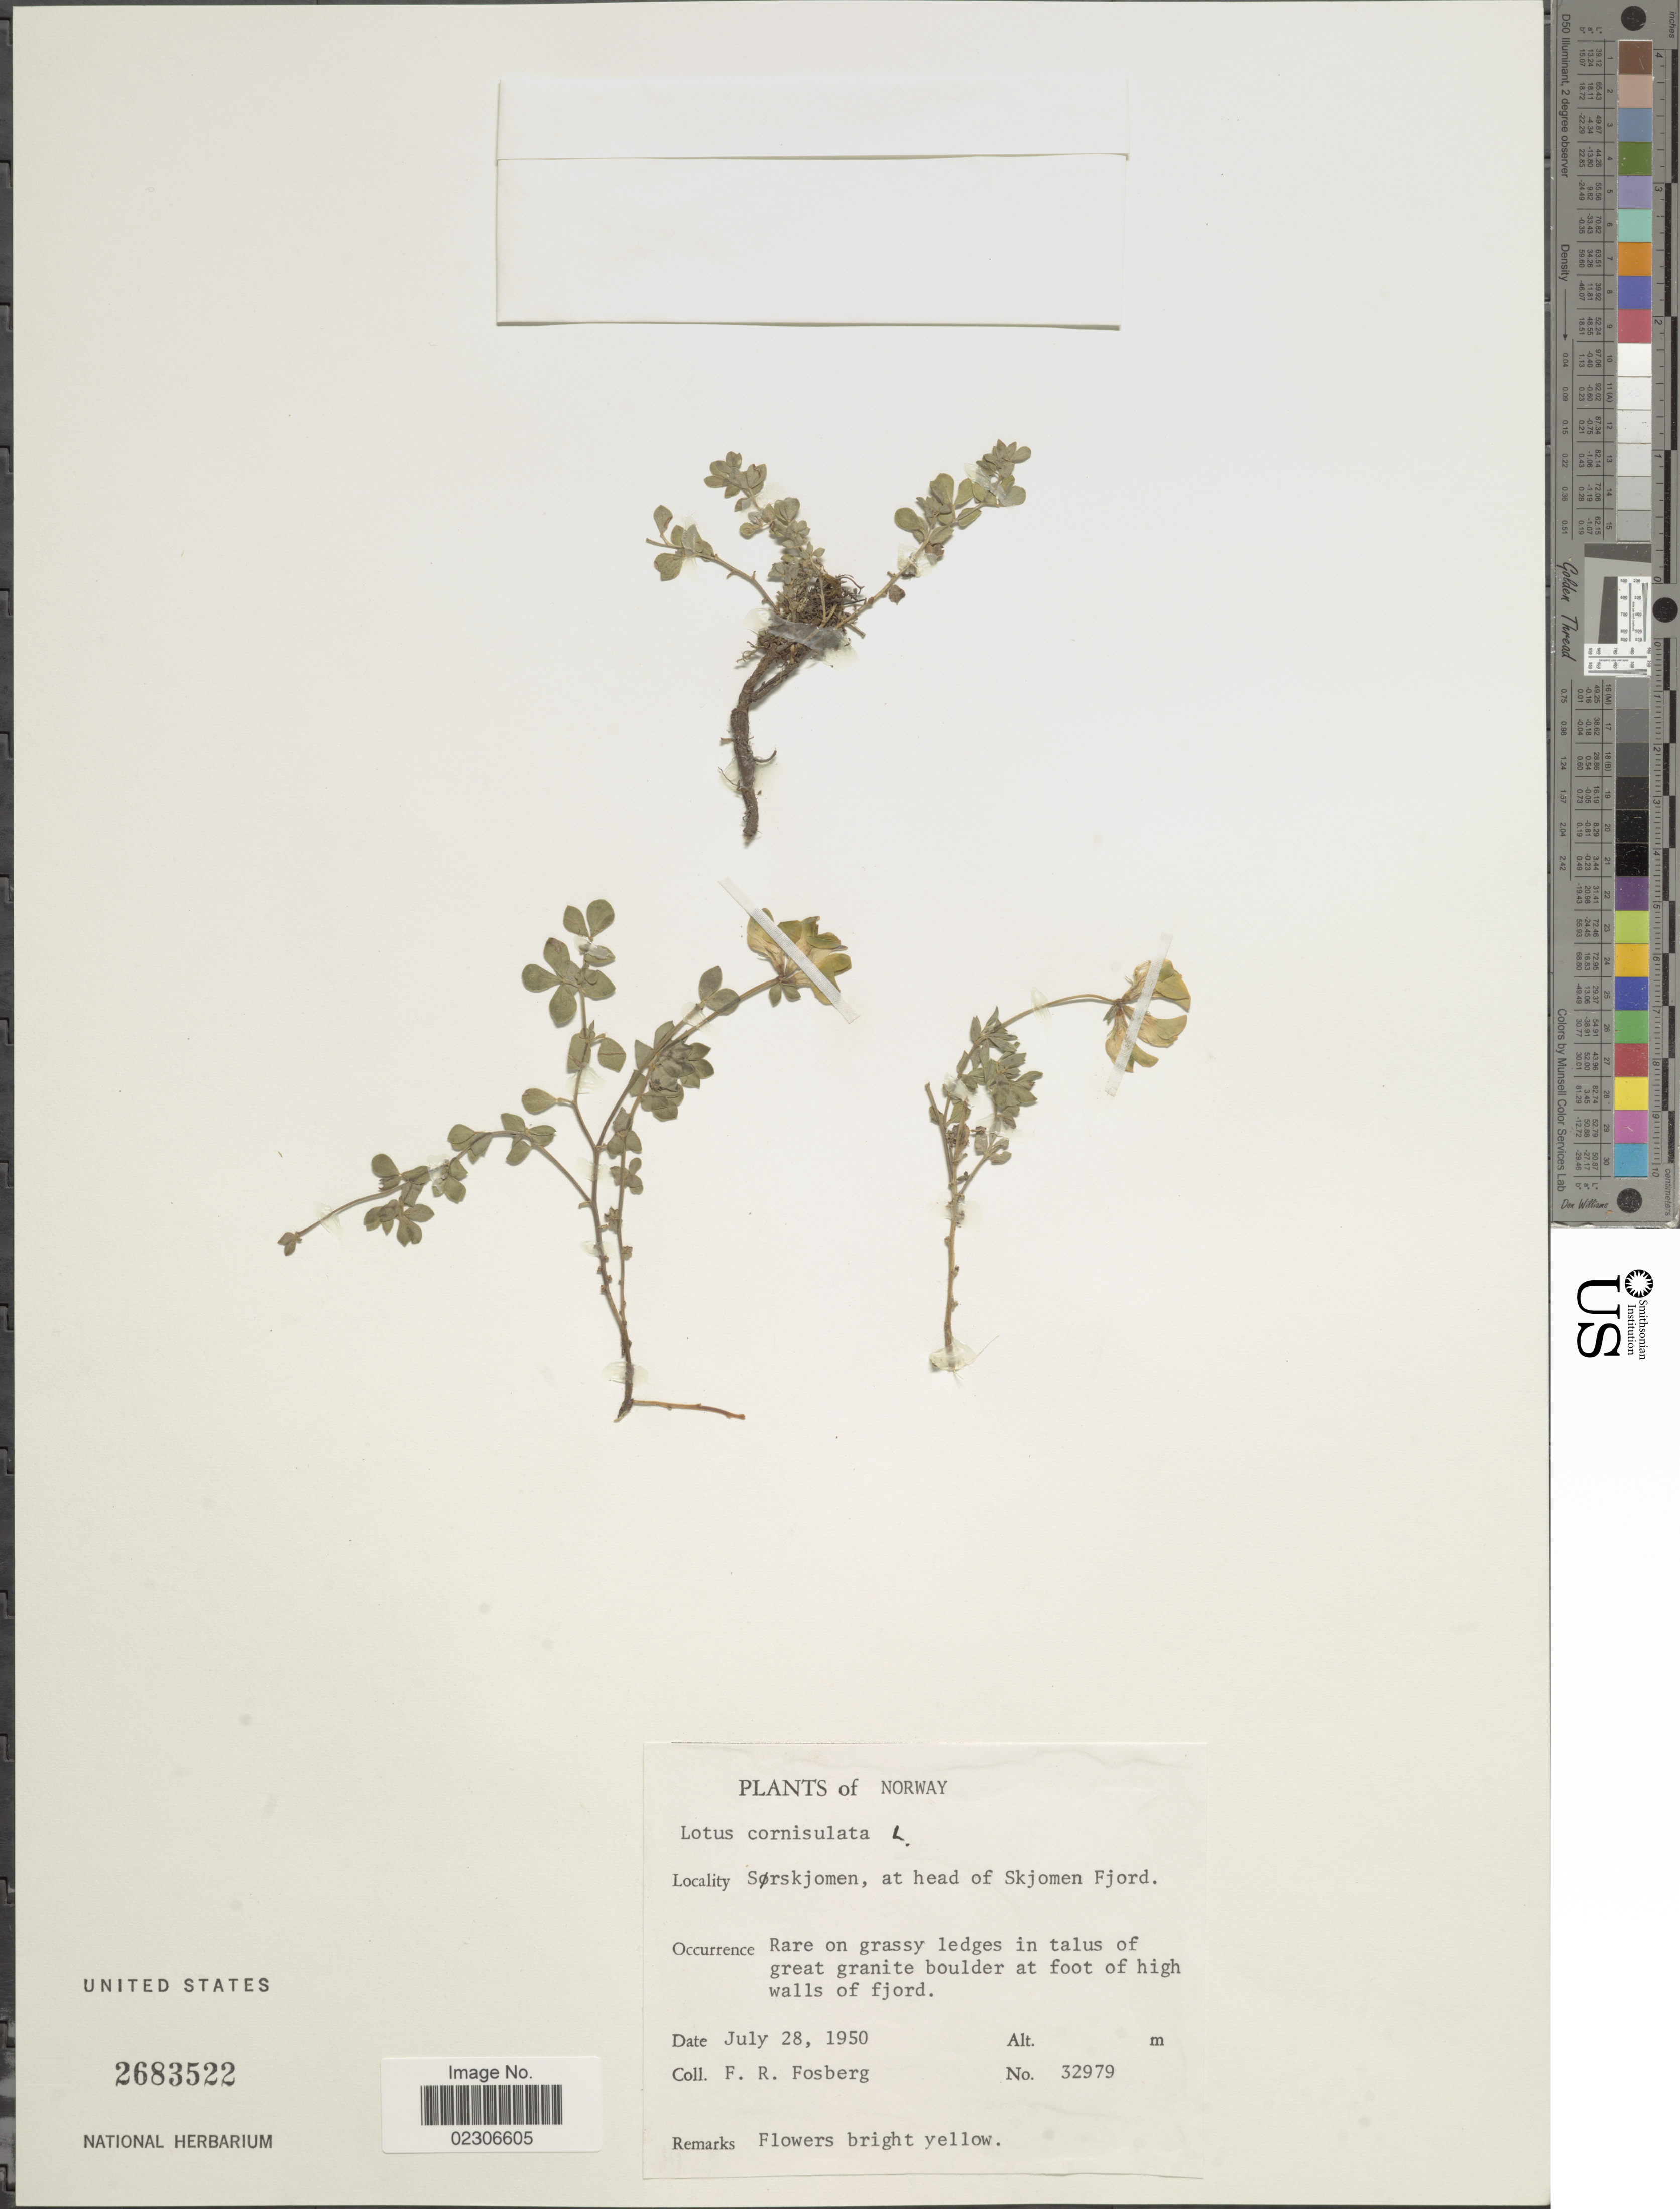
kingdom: Plantae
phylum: Tracheophyta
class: Magnoliopsida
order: Fabales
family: Fabaceae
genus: Lotus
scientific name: Lotus corniculatus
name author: L.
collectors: F. R. Fosberg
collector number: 32979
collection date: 1950-07-28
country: Norway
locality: Sørsjkomen, at head of Skjomen Ford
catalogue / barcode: US 2683522